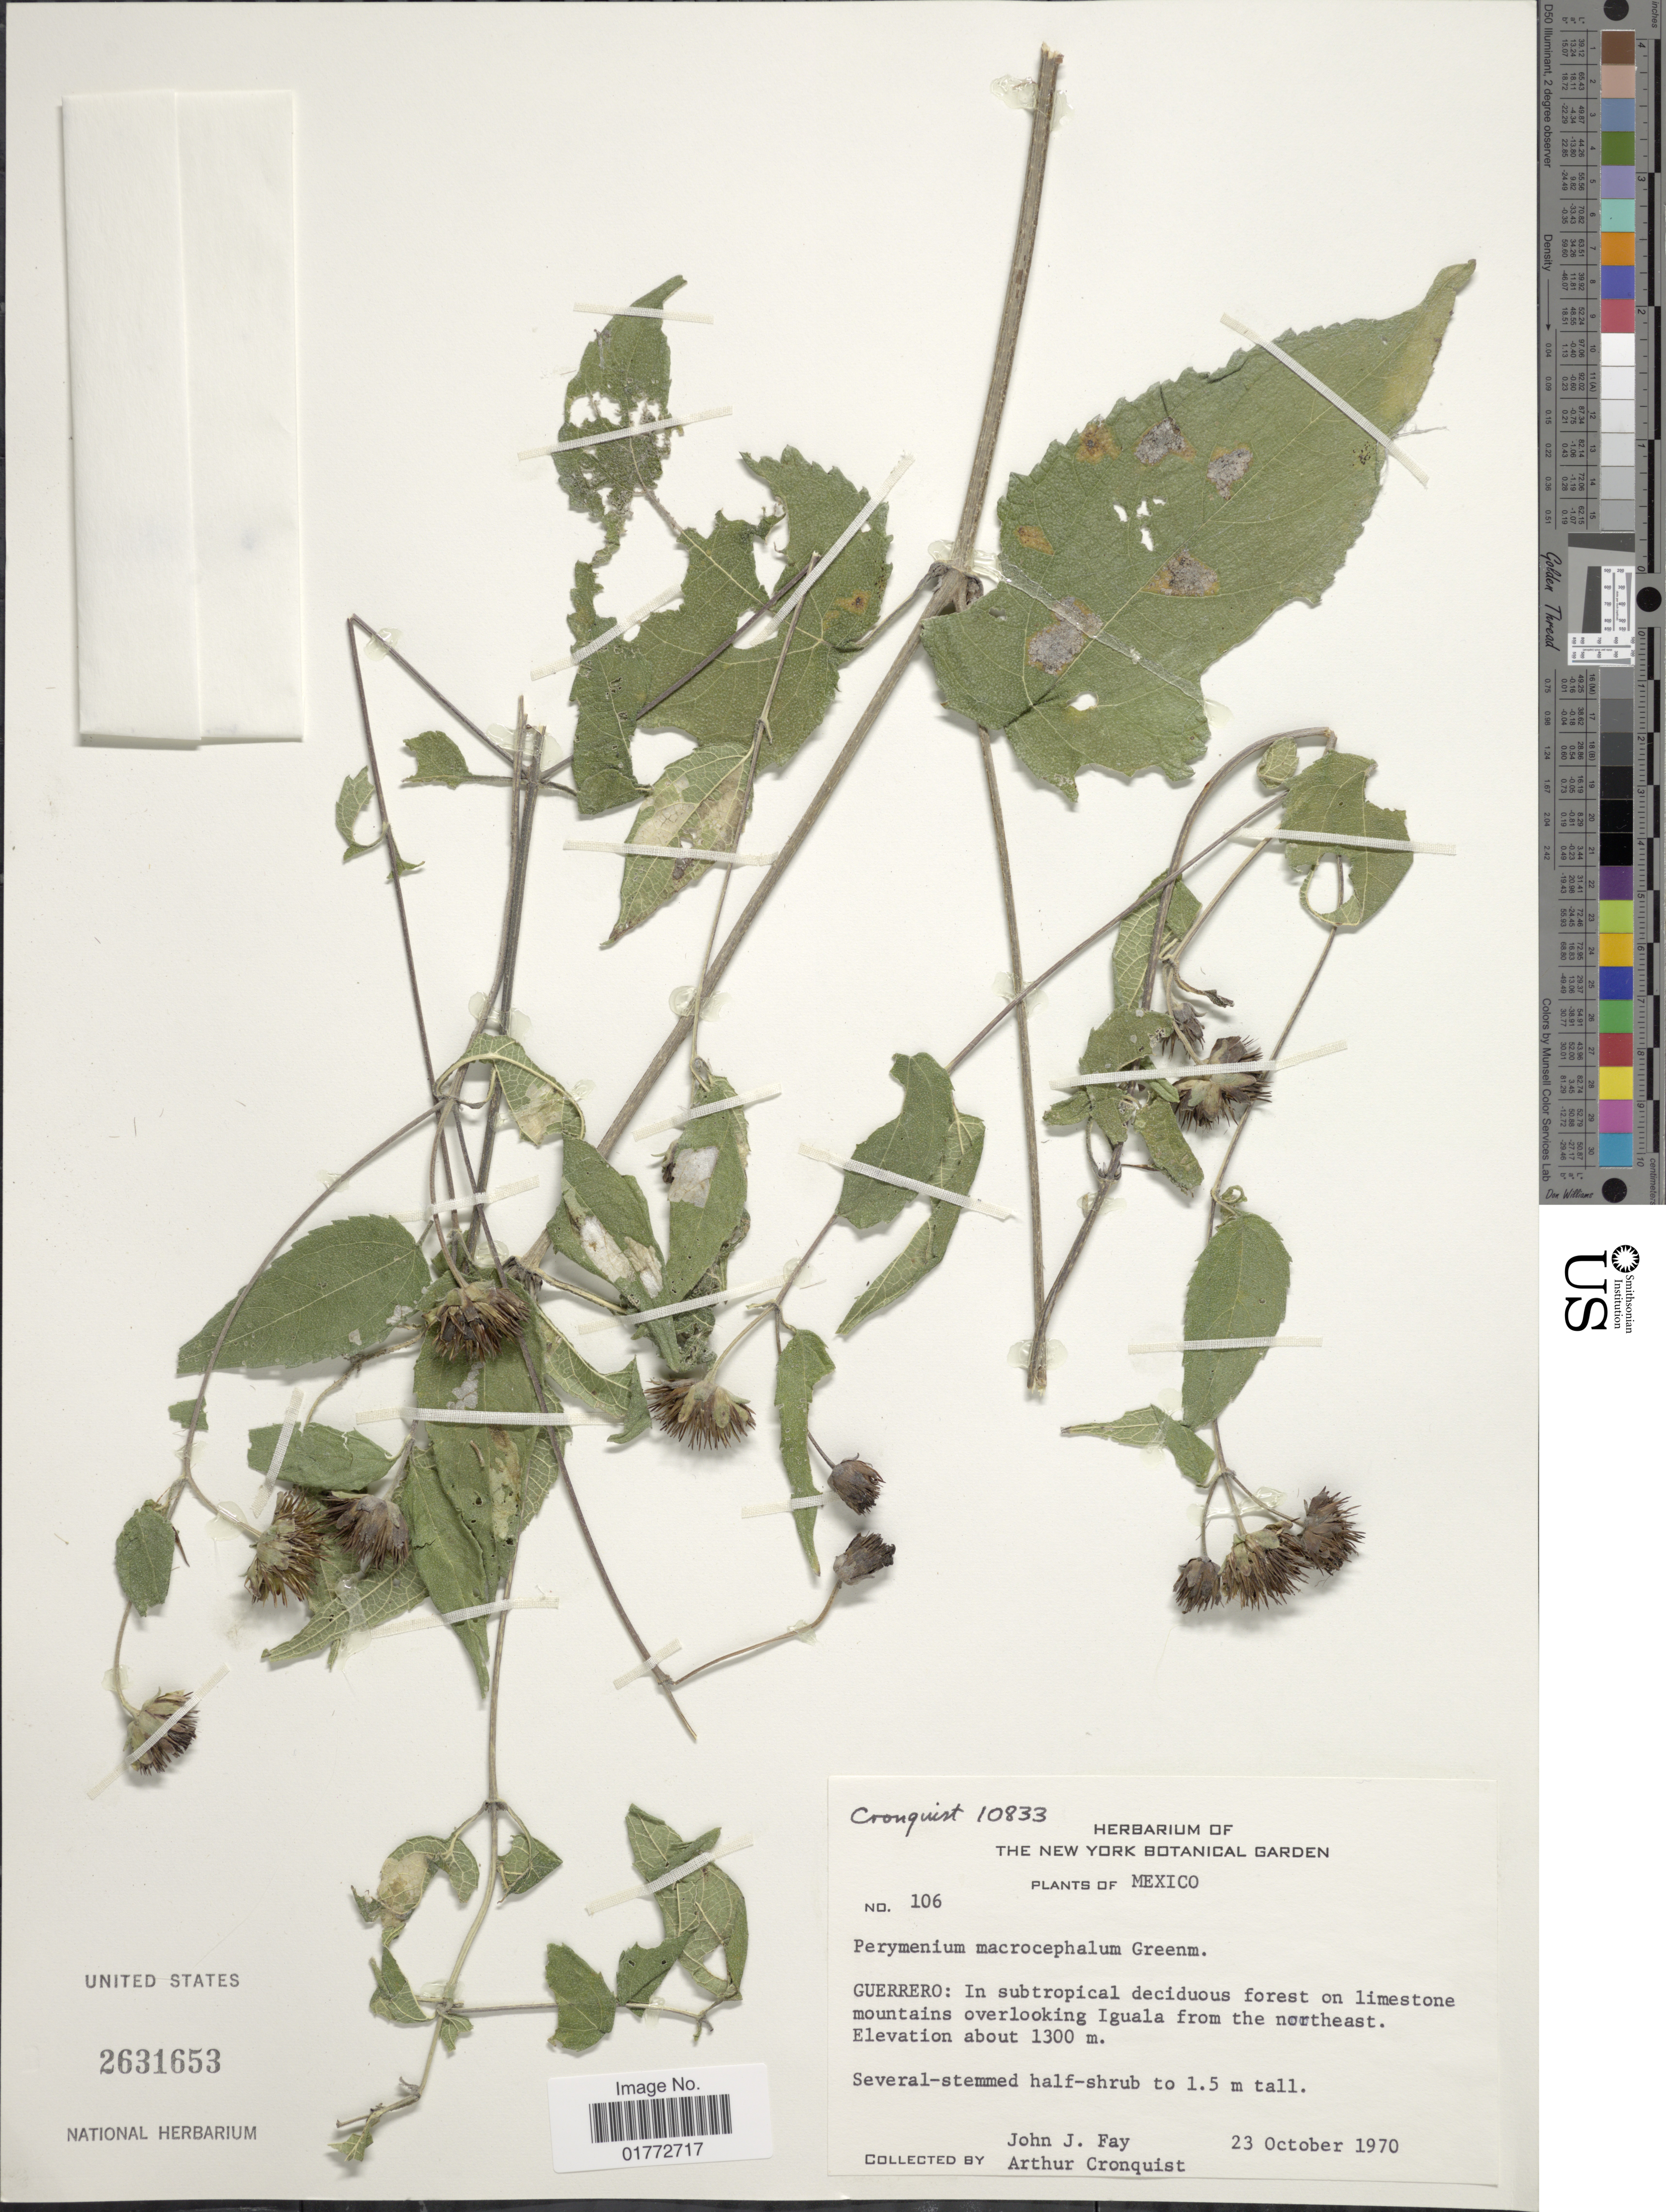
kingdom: Plantae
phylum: Tracheophyta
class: Magnoliopsida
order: Asterales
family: Asteraceae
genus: Perymenium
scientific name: Perymenium macrocephalum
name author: Greenm.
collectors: J. J. Fay & A. J. Cronquist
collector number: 106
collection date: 1970-10-23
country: Mexico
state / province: Guerrero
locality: In subtropical deciduous forest on limestone mountains overlooking Iguala from the northeast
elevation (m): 1300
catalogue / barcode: US 2631653